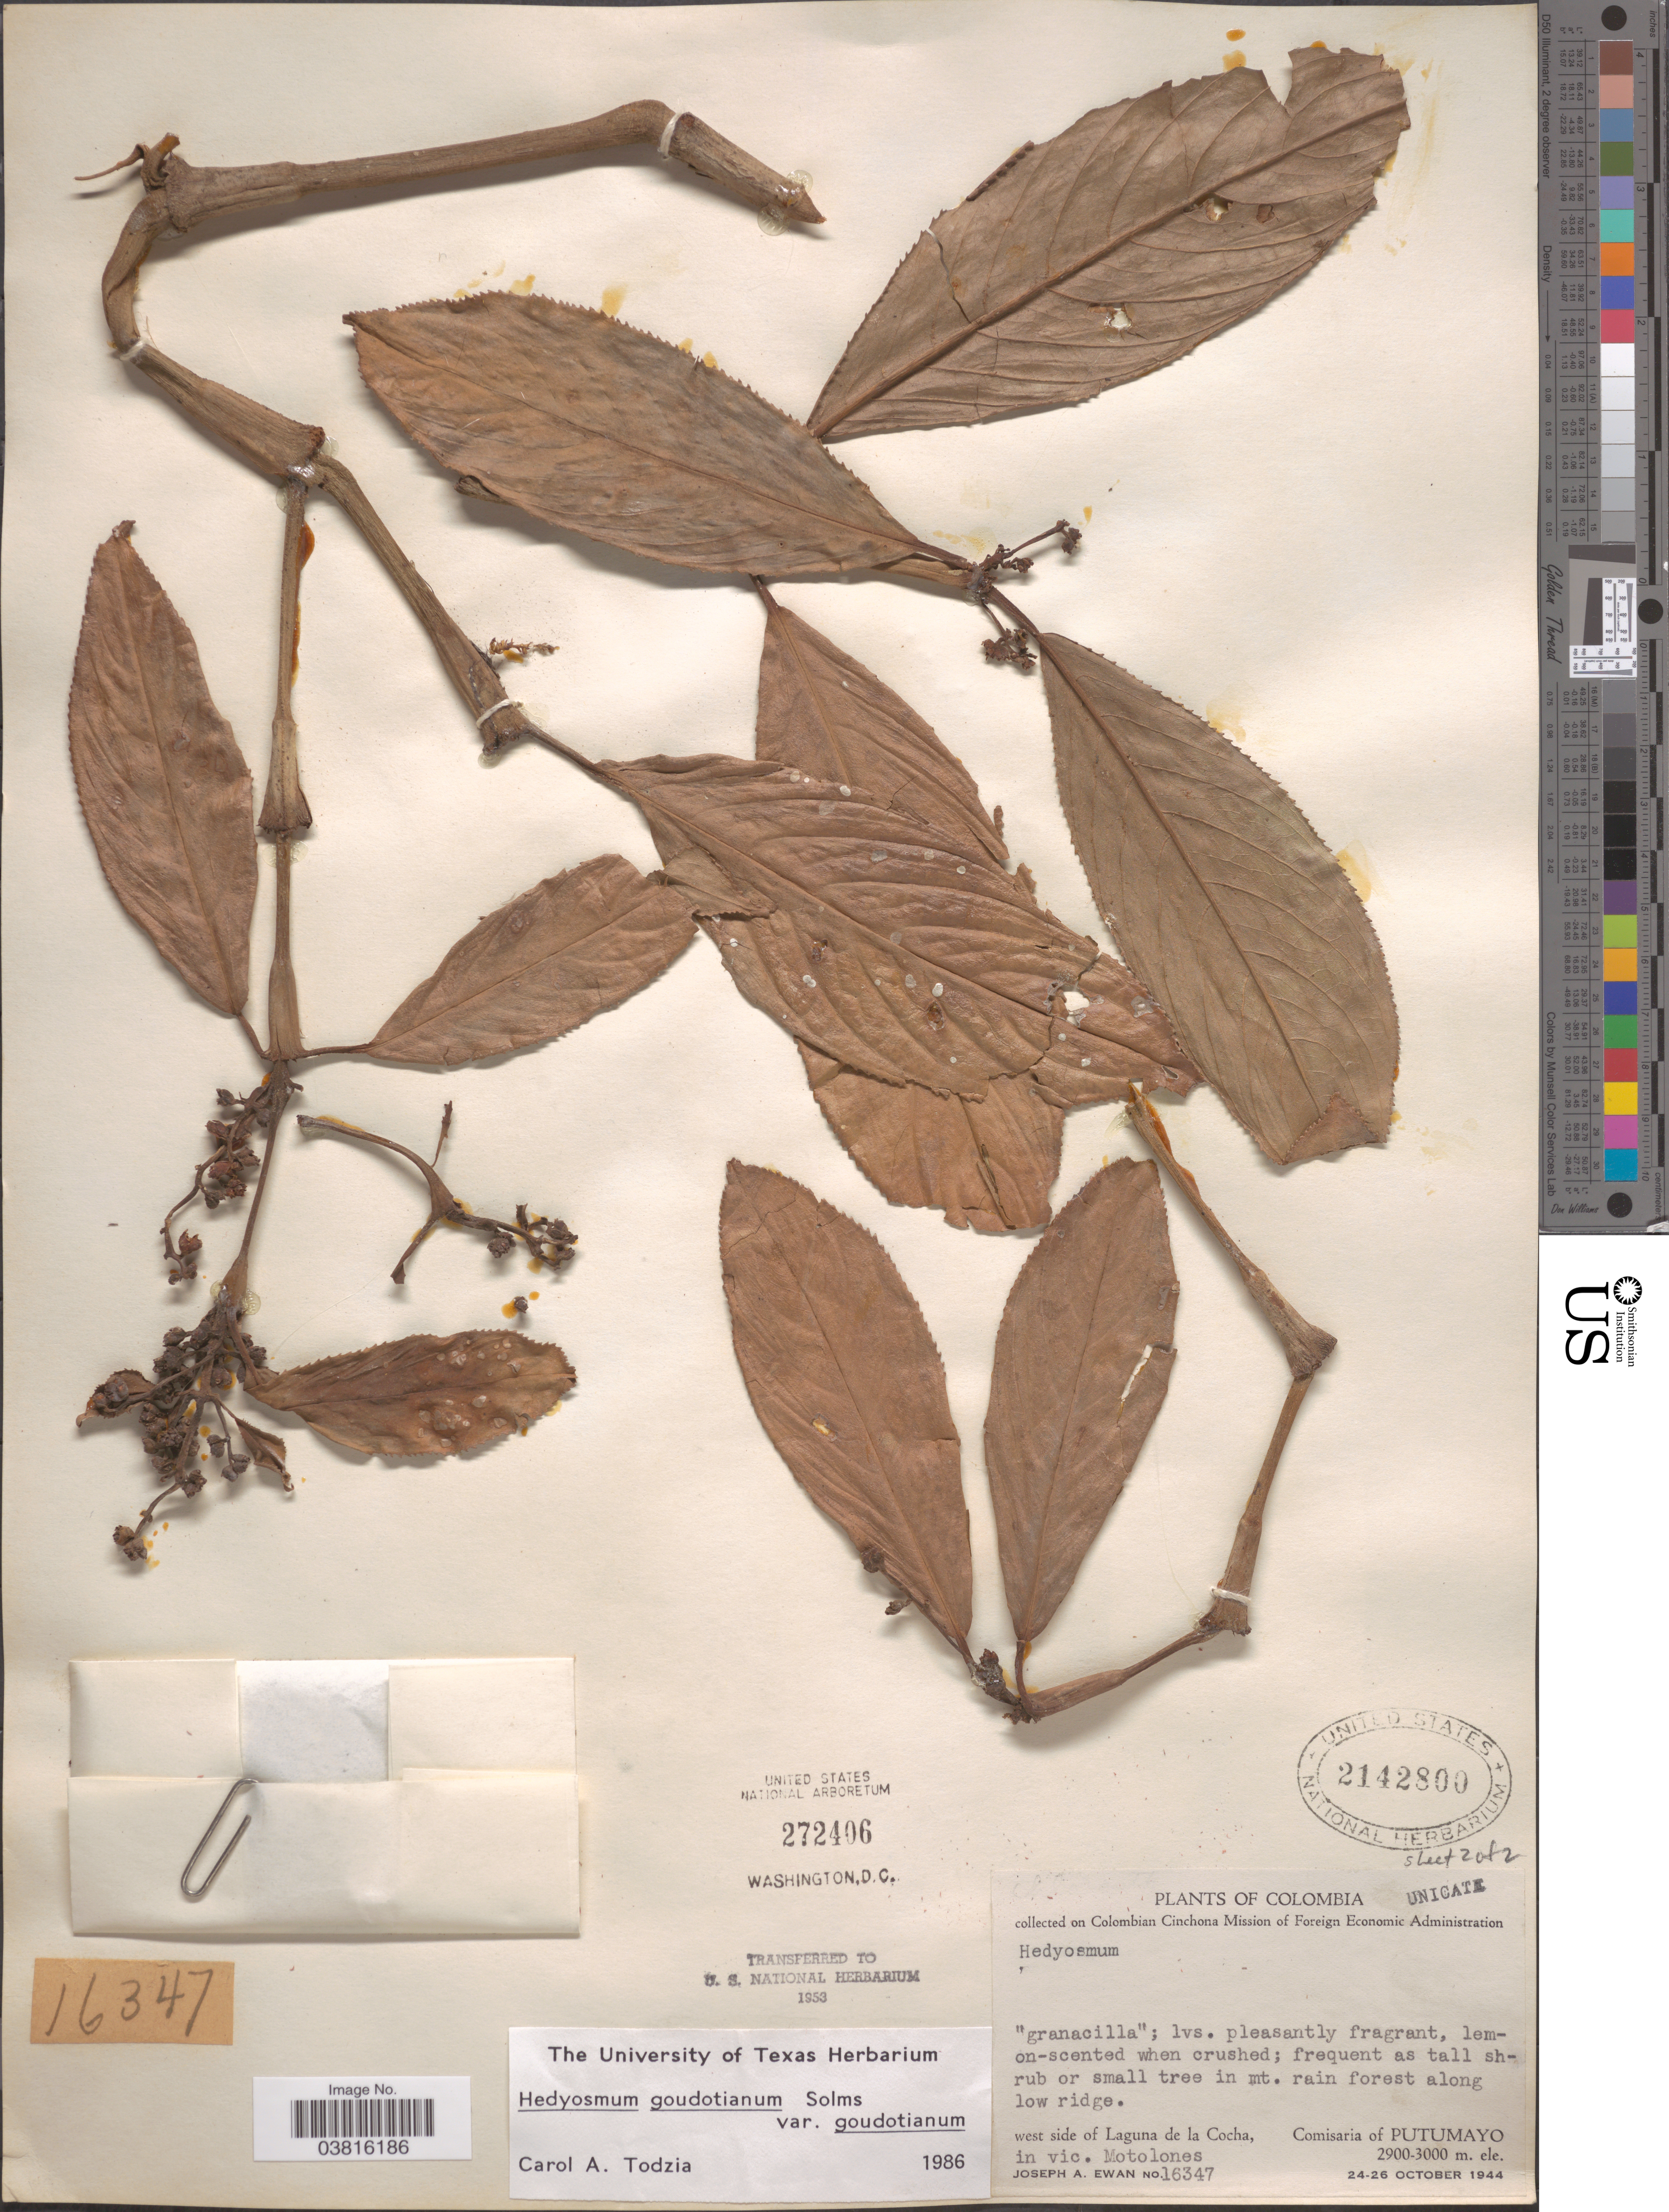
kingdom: Plantae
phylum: Tracheophyta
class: Magnoliopsida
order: Chloranthales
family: Chloranthaceae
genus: Hedyosmum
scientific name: Hedyosmum goudotianum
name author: Solms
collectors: J. A. Ewan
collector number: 16347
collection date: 1944-10-24/1944-10-26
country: Colombia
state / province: Putumayo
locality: Along low ridge. West side of Laguna de la Cocha, Comisaria of Putumayo. In vic. Motolones.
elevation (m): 2900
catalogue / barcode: US 2142800